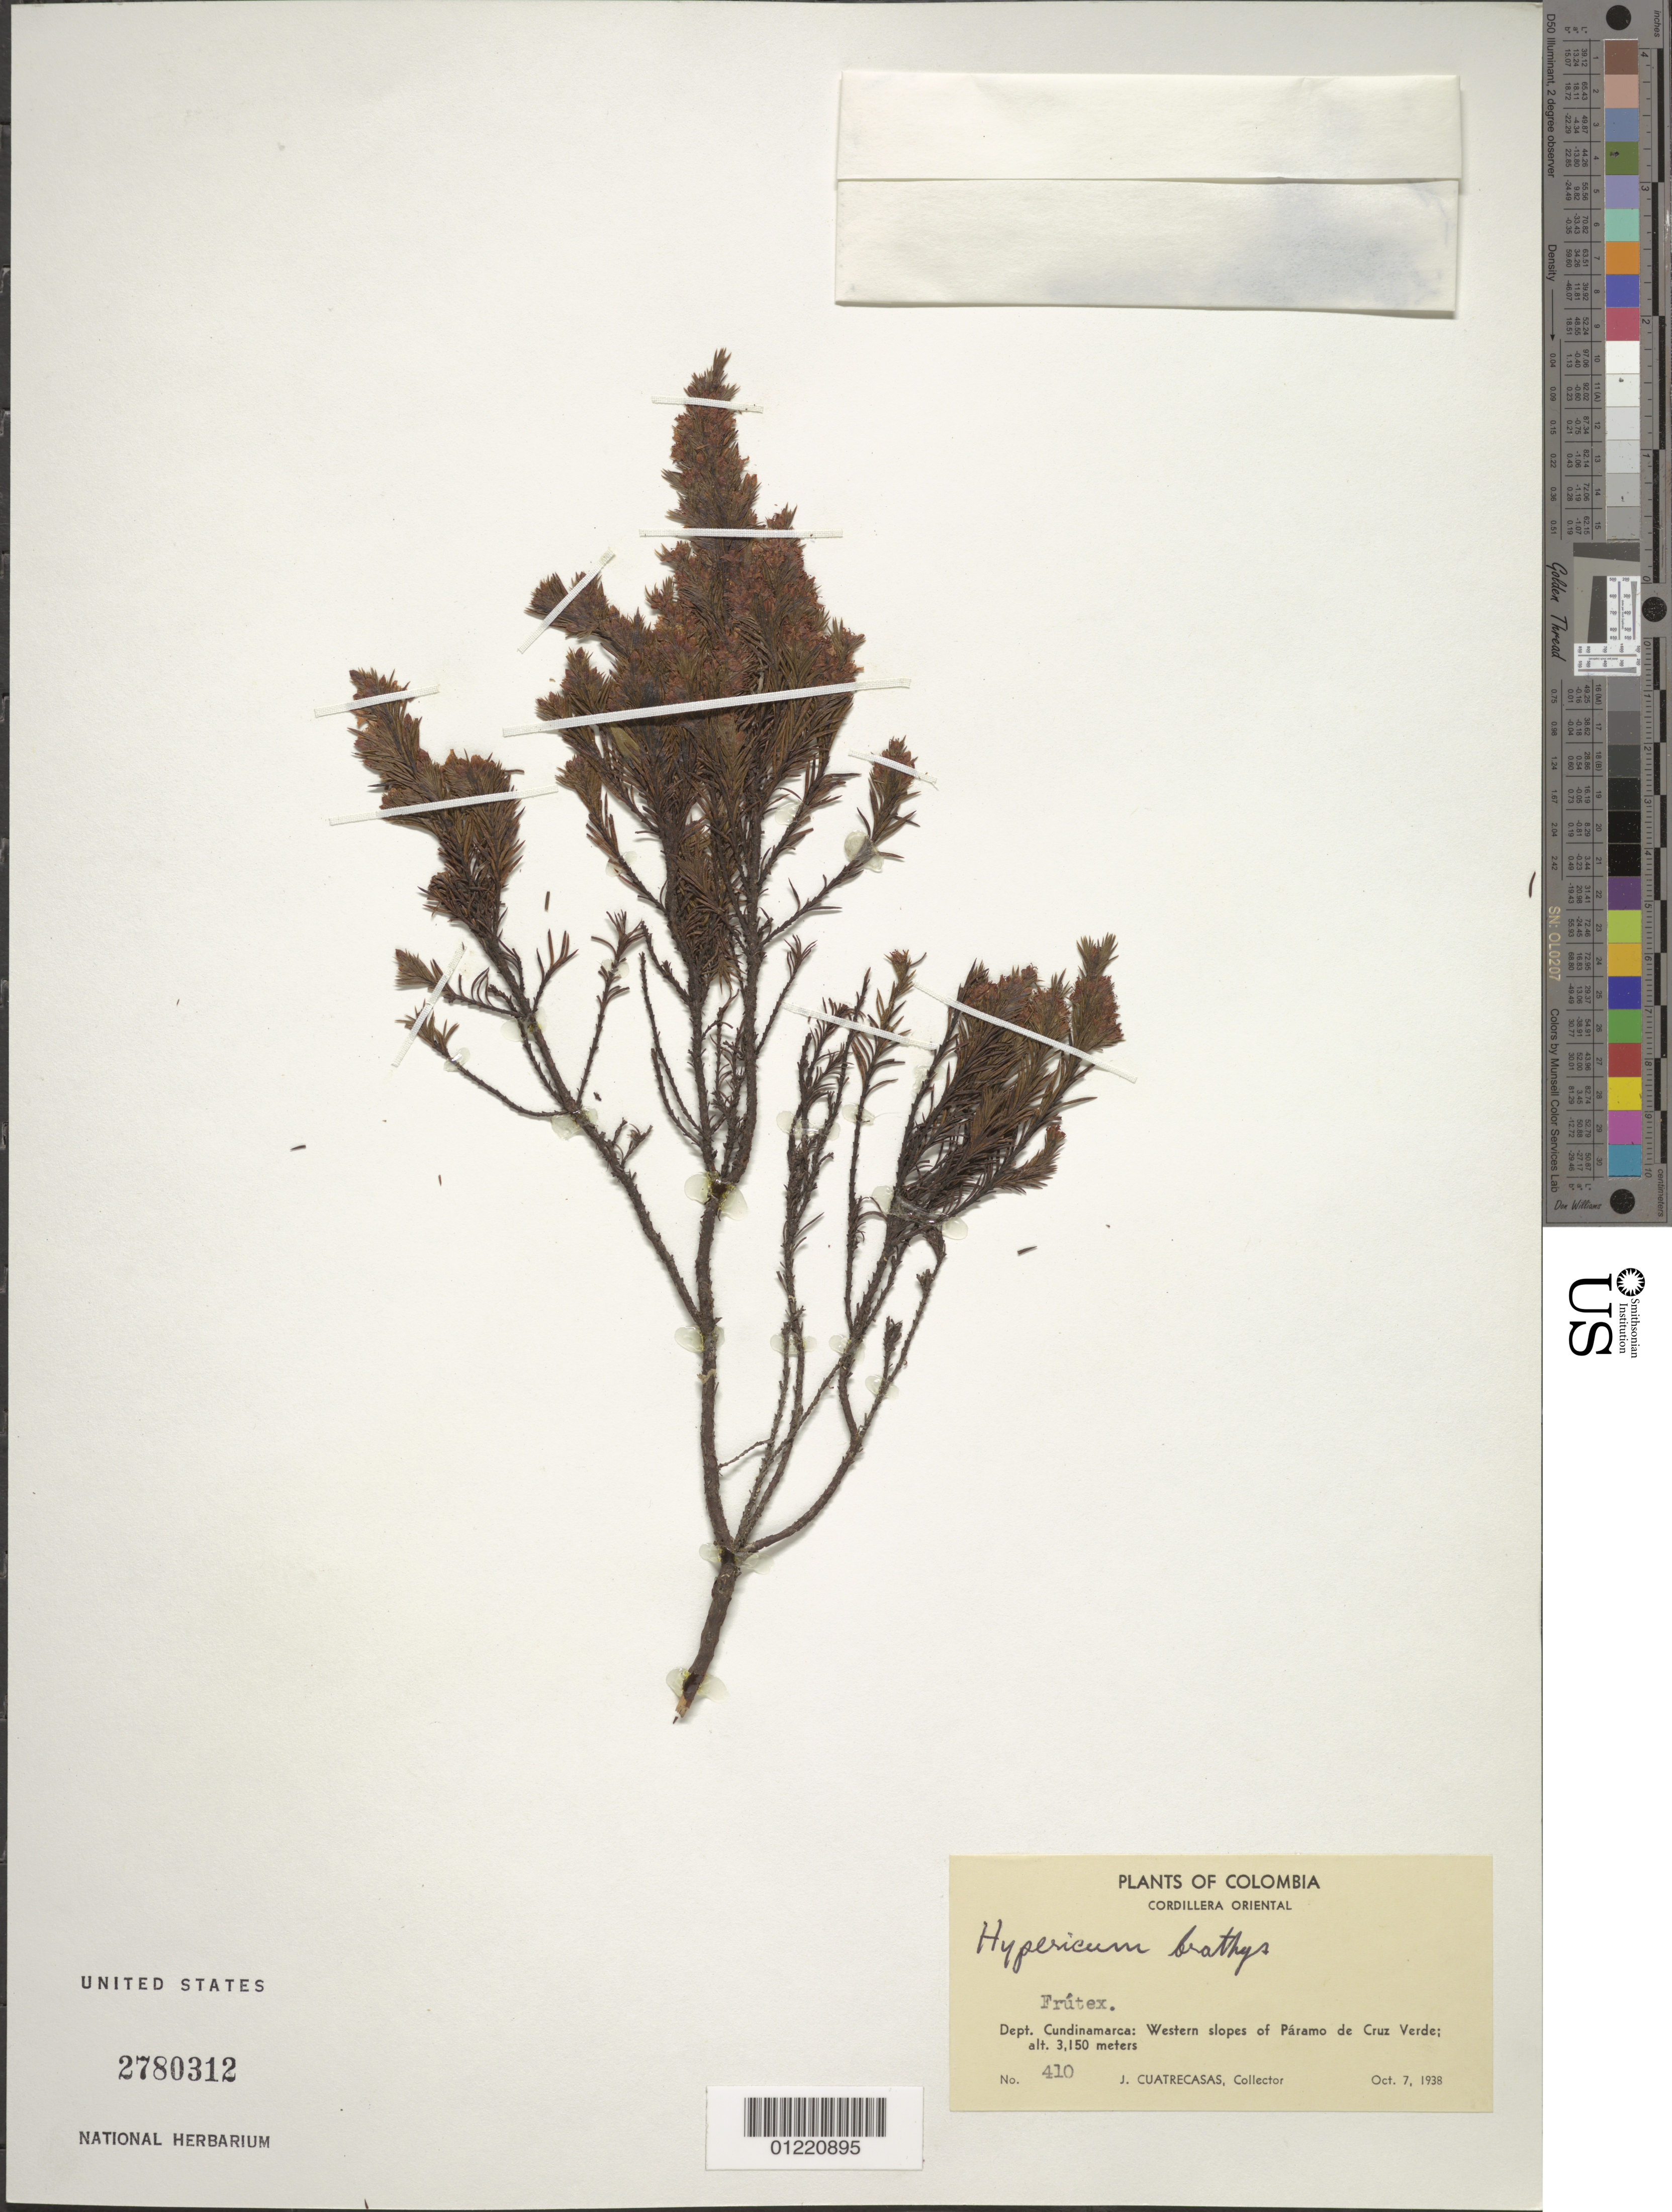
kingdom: Plantae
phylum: Tracheophyta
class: Magnoliopsida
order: Malpighiales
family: Hypericaceae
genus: Hypericum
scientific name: Hypericum juniperinum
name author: Kunth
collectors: J. Cuatrecasas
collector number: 410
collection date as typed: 07 Oct 1938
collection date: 1938-10-07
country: Colombia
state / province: Cundinamarca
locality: W slopes of Paramo de Cruz Verde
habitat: paramo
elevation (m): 3150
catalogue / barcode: US 2780312